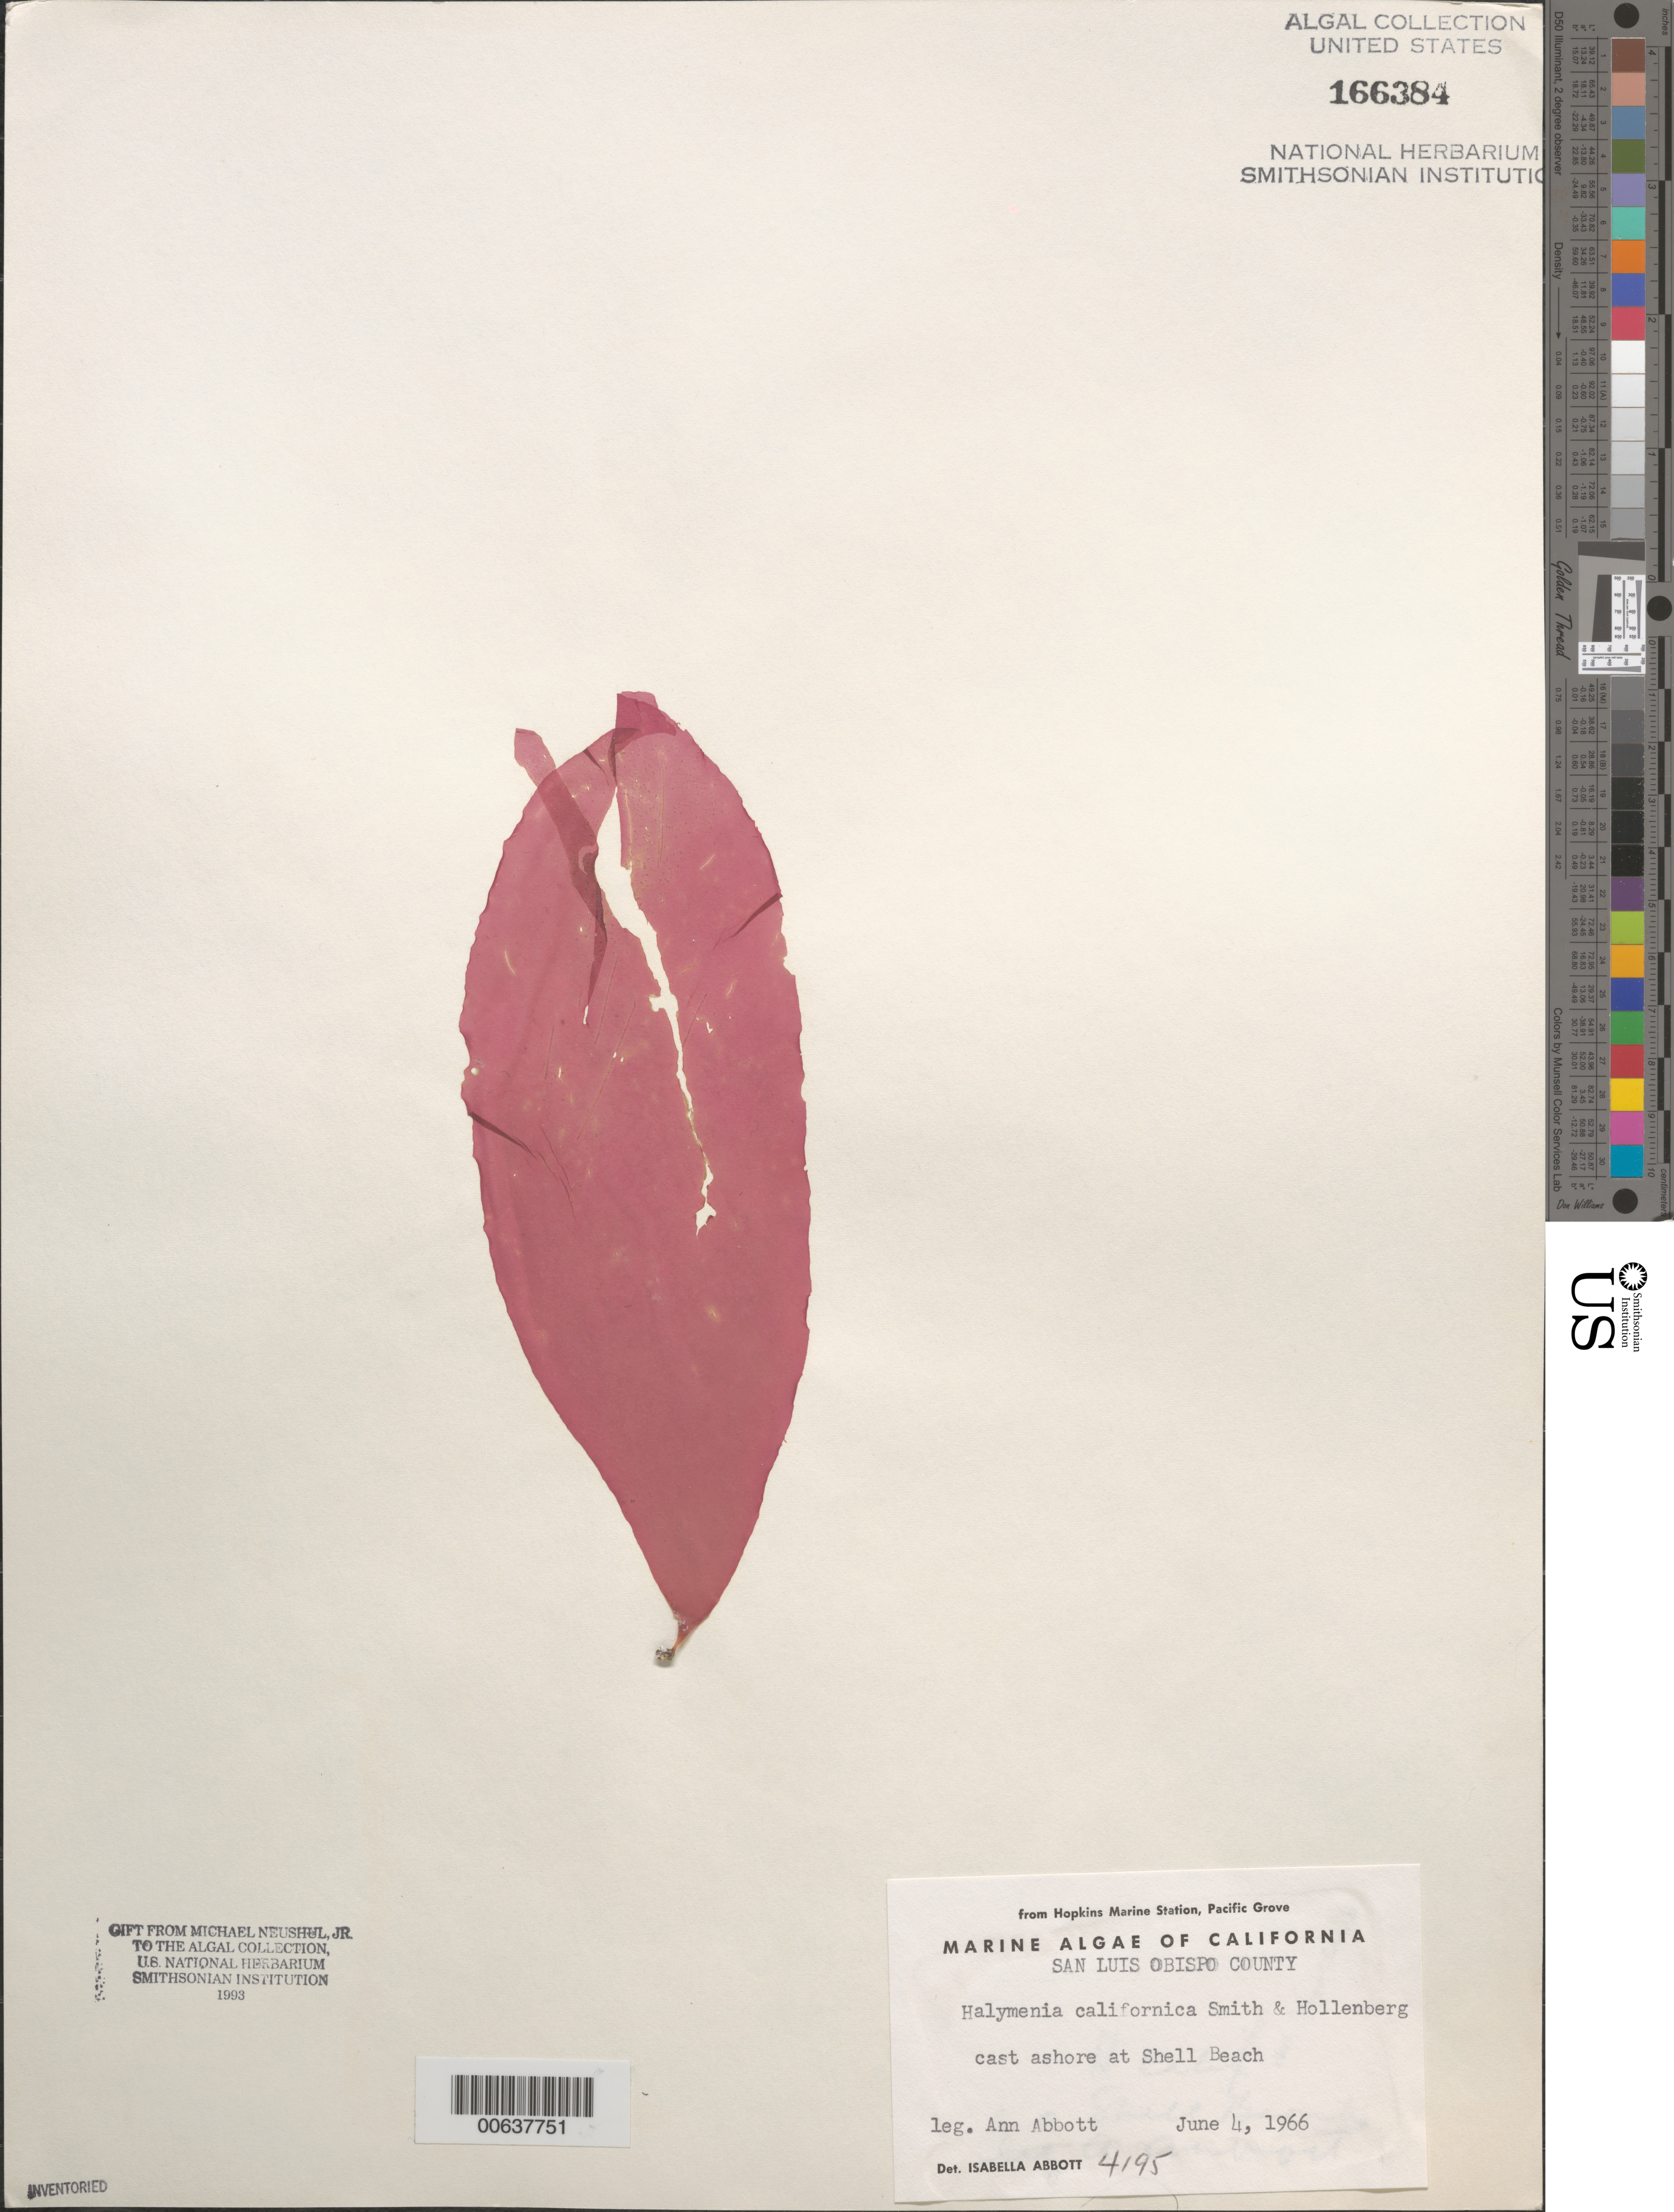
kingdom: Plantae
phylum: Rhodophyta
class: Florideophyceae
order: Halymeniales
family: Halymeniaceae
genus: Halymenia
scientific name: Halymenia californica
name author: G.M. Sm. & Hollenb.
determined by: Abbott, Isabella A.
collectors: A. Abbott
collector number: IAA 4195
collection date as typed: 04 Jun 1966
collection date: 1966-06-04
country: United States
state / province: California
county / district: San Luis Obispo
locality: Shell Beach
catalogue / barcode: US 166384